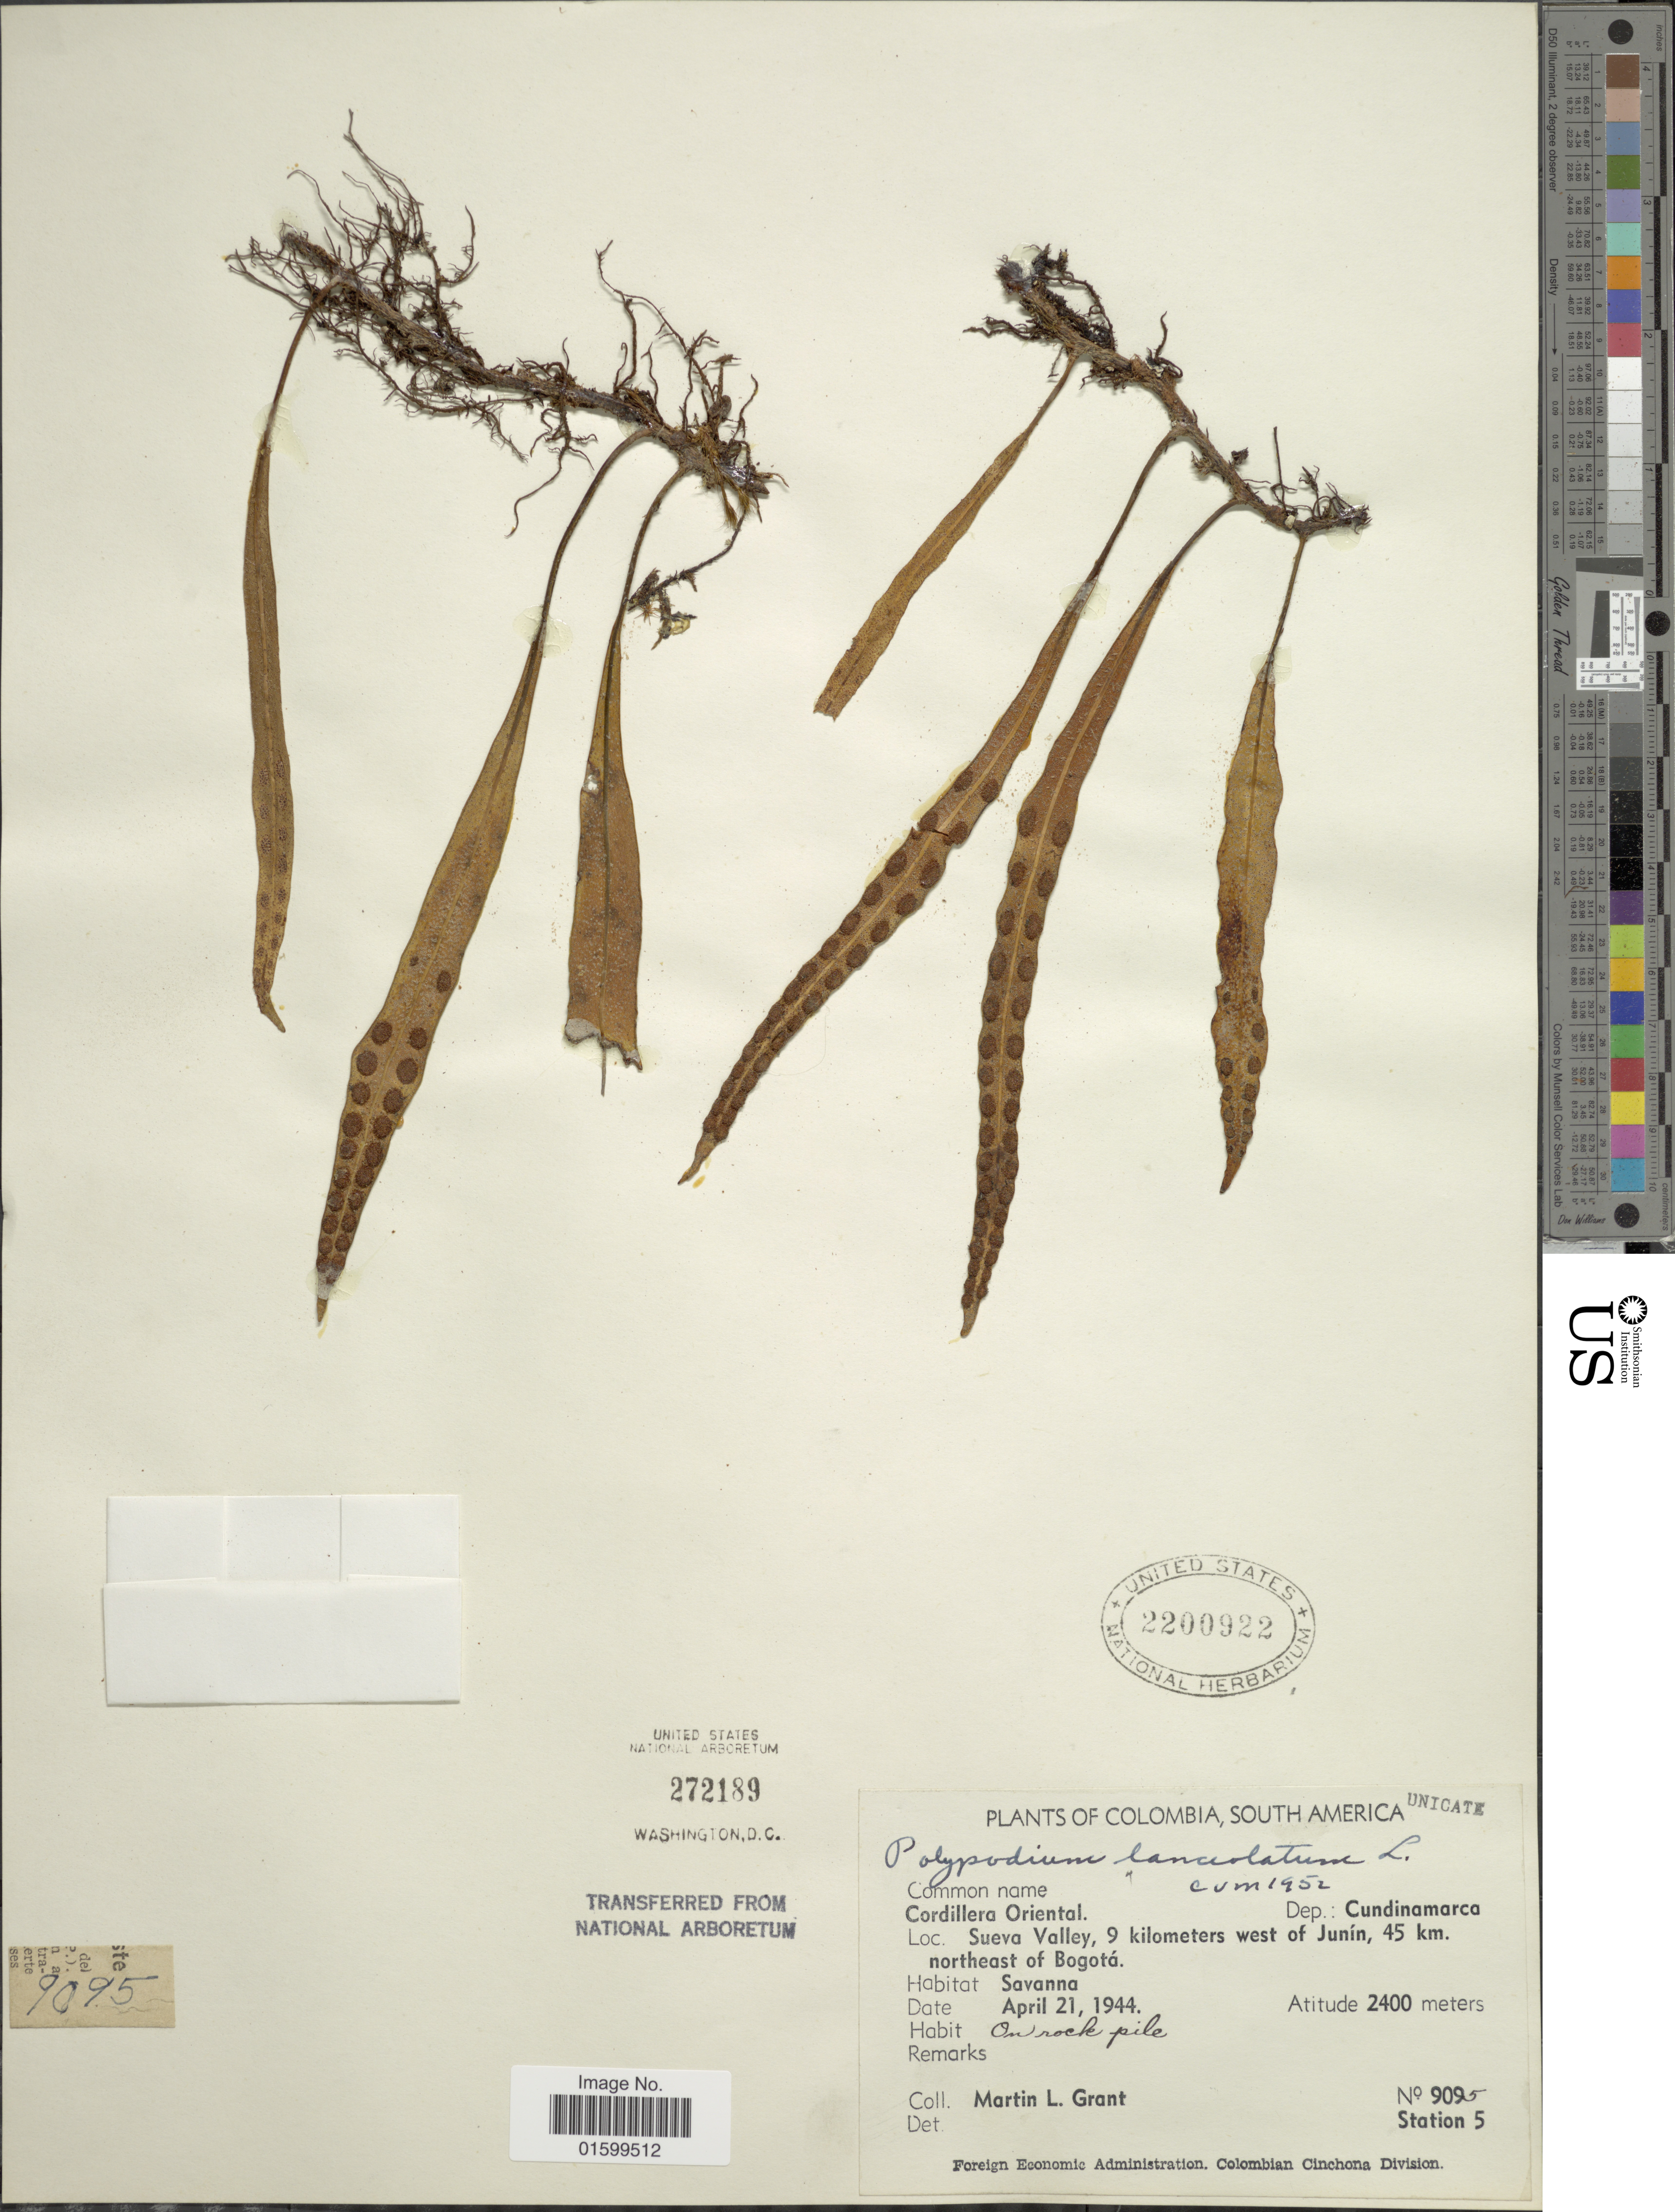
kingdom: Plantae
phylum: Tracheophyta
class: Polypodiopsida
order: Polypodiales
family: Polypodiaceae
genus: Pleopeltis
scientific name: Pleopeltis macrocarpa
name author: (Bory ex Willd.) Kaulf.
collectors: M. L. Grant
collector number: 9095/5*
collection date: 1944-04-21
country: Colombia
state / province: Cundinamarca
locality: Colombia, South America, Cordillera Oriental, Sueva Valley, 9 kilometers west of Junin, 45 km. northeast of Bogota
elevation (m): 2400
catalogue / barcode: US 2200922